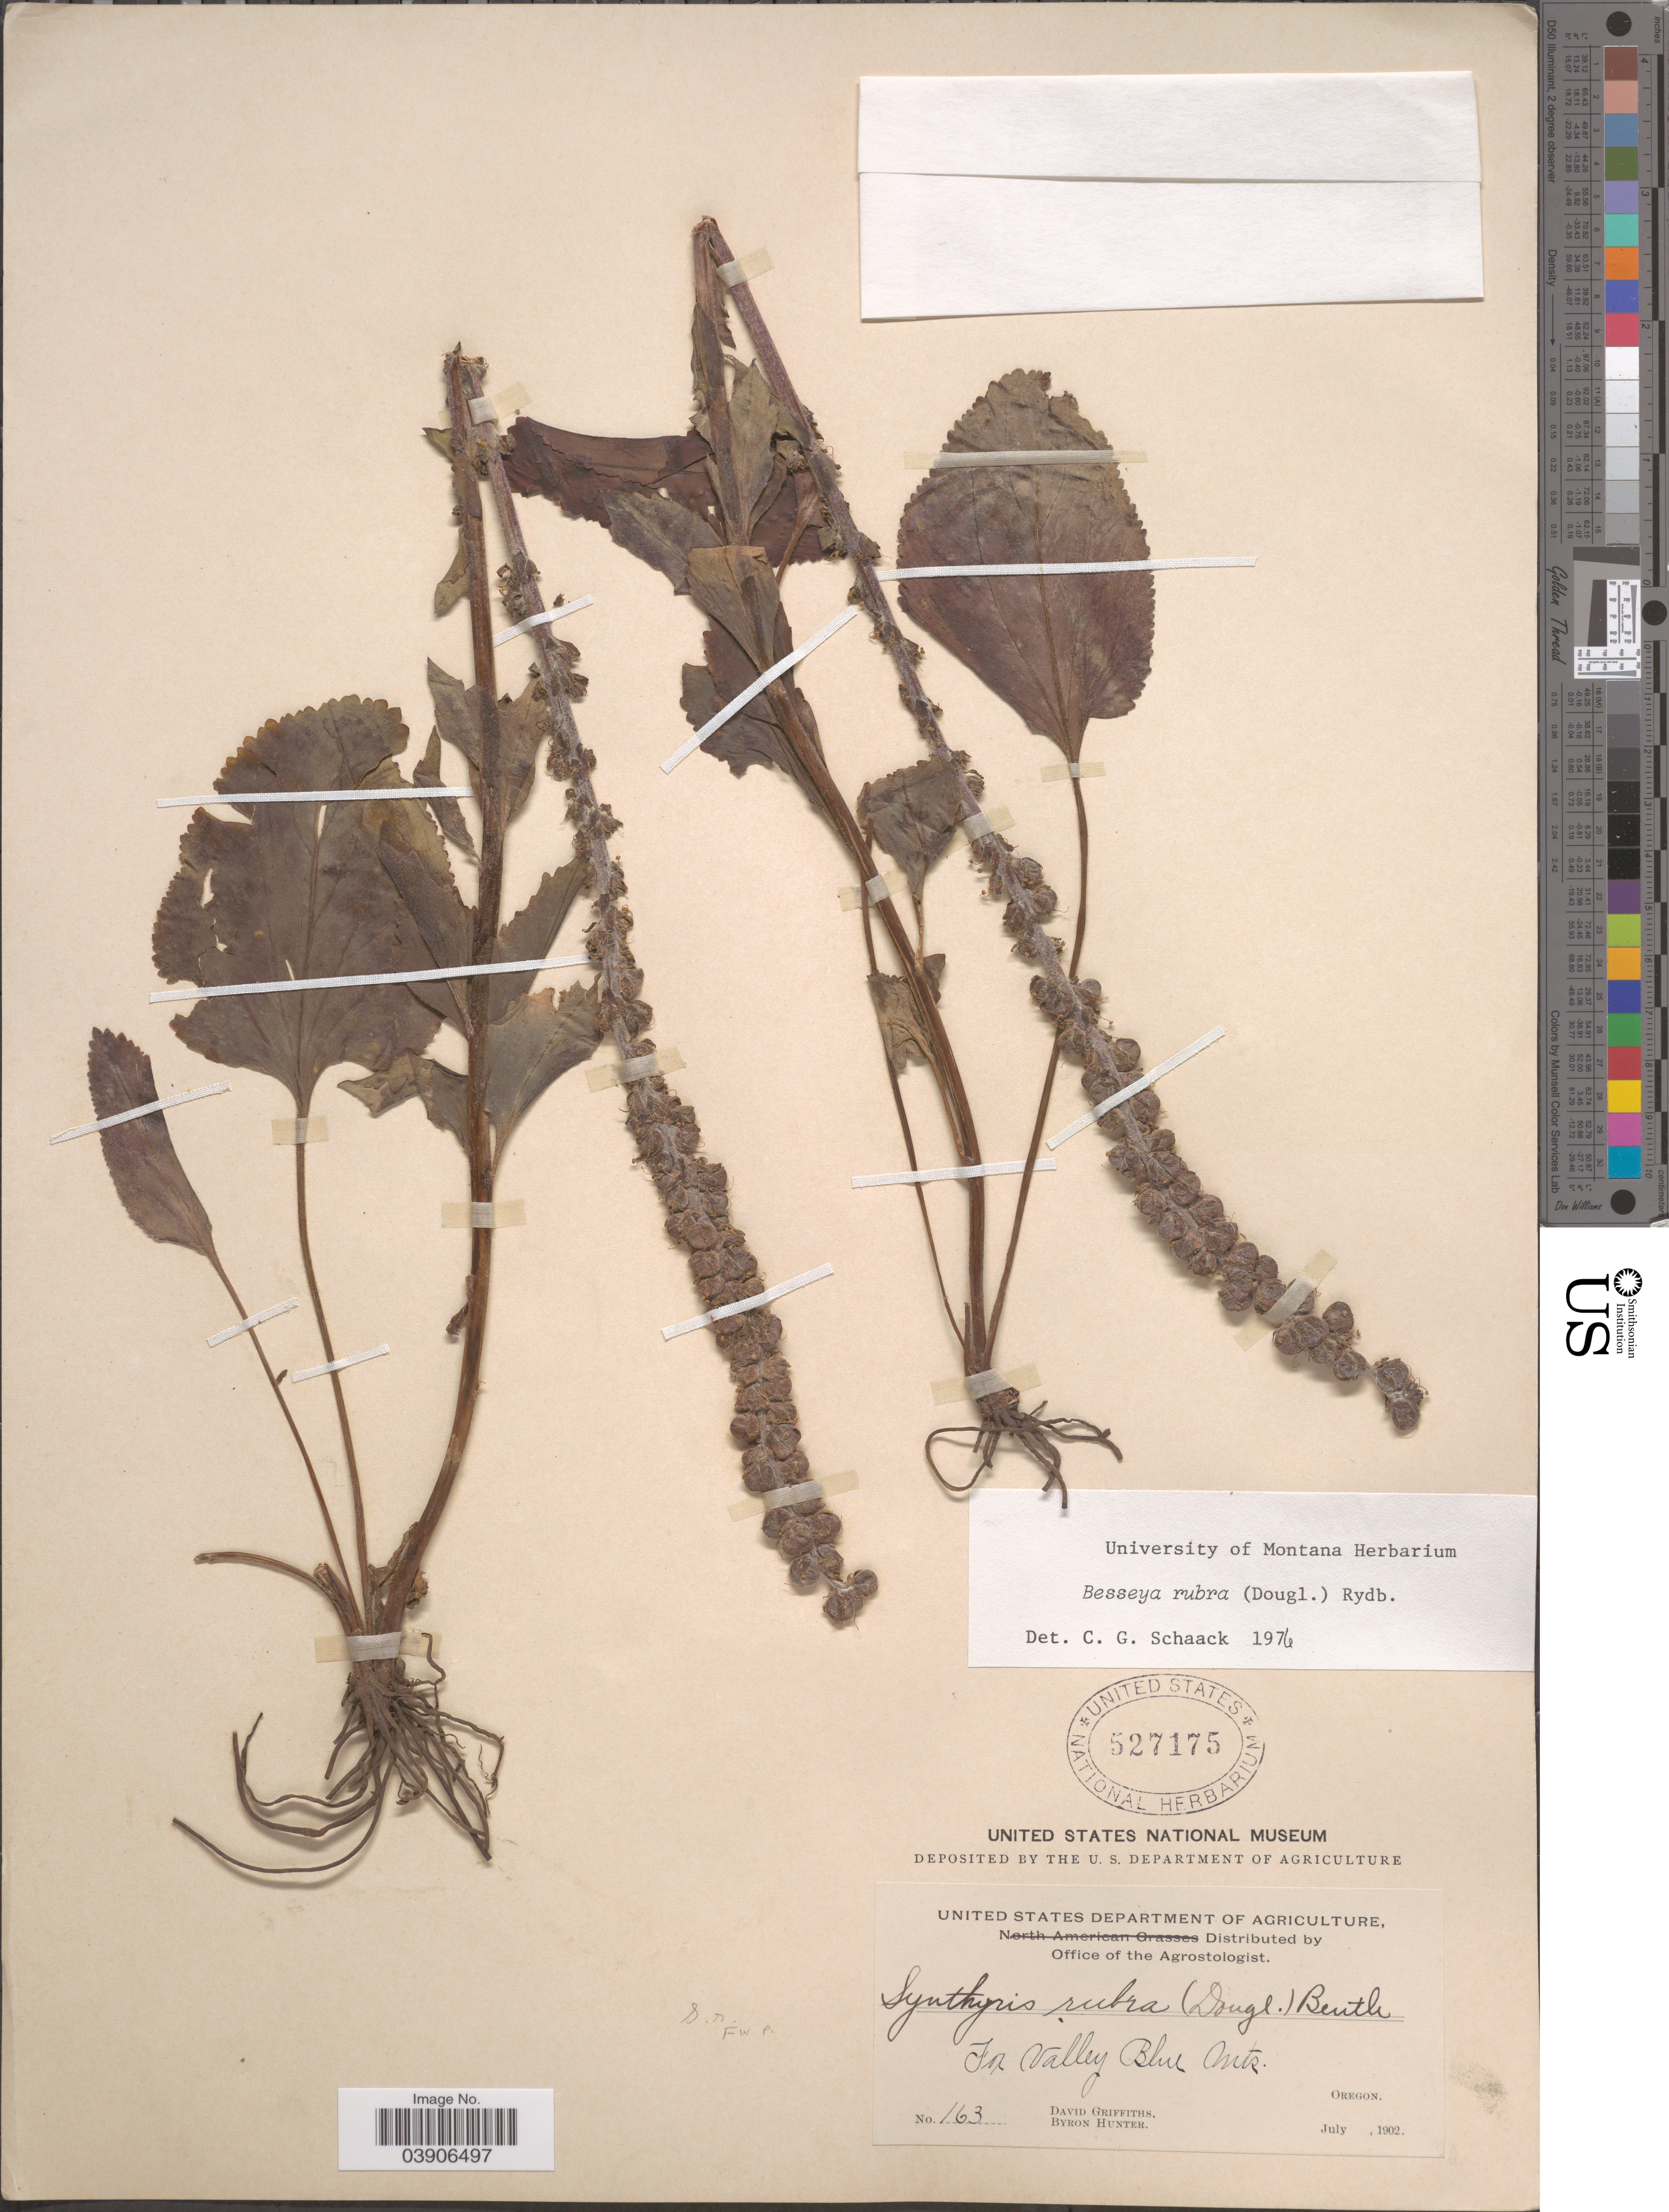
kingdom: Plantae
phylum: Tracheophyta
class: Magnoliopsida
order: Lamiales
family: Plantaginaceae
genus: Synthyris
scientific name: Synthyris rubra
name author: (Douglas ex Hook.) Benth.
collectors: D. Griffiths & B. Hunter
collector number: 163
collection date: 1902-07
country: United States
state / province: Oregon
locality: Fox Valley, Blue Mts.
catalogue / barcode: US 527175